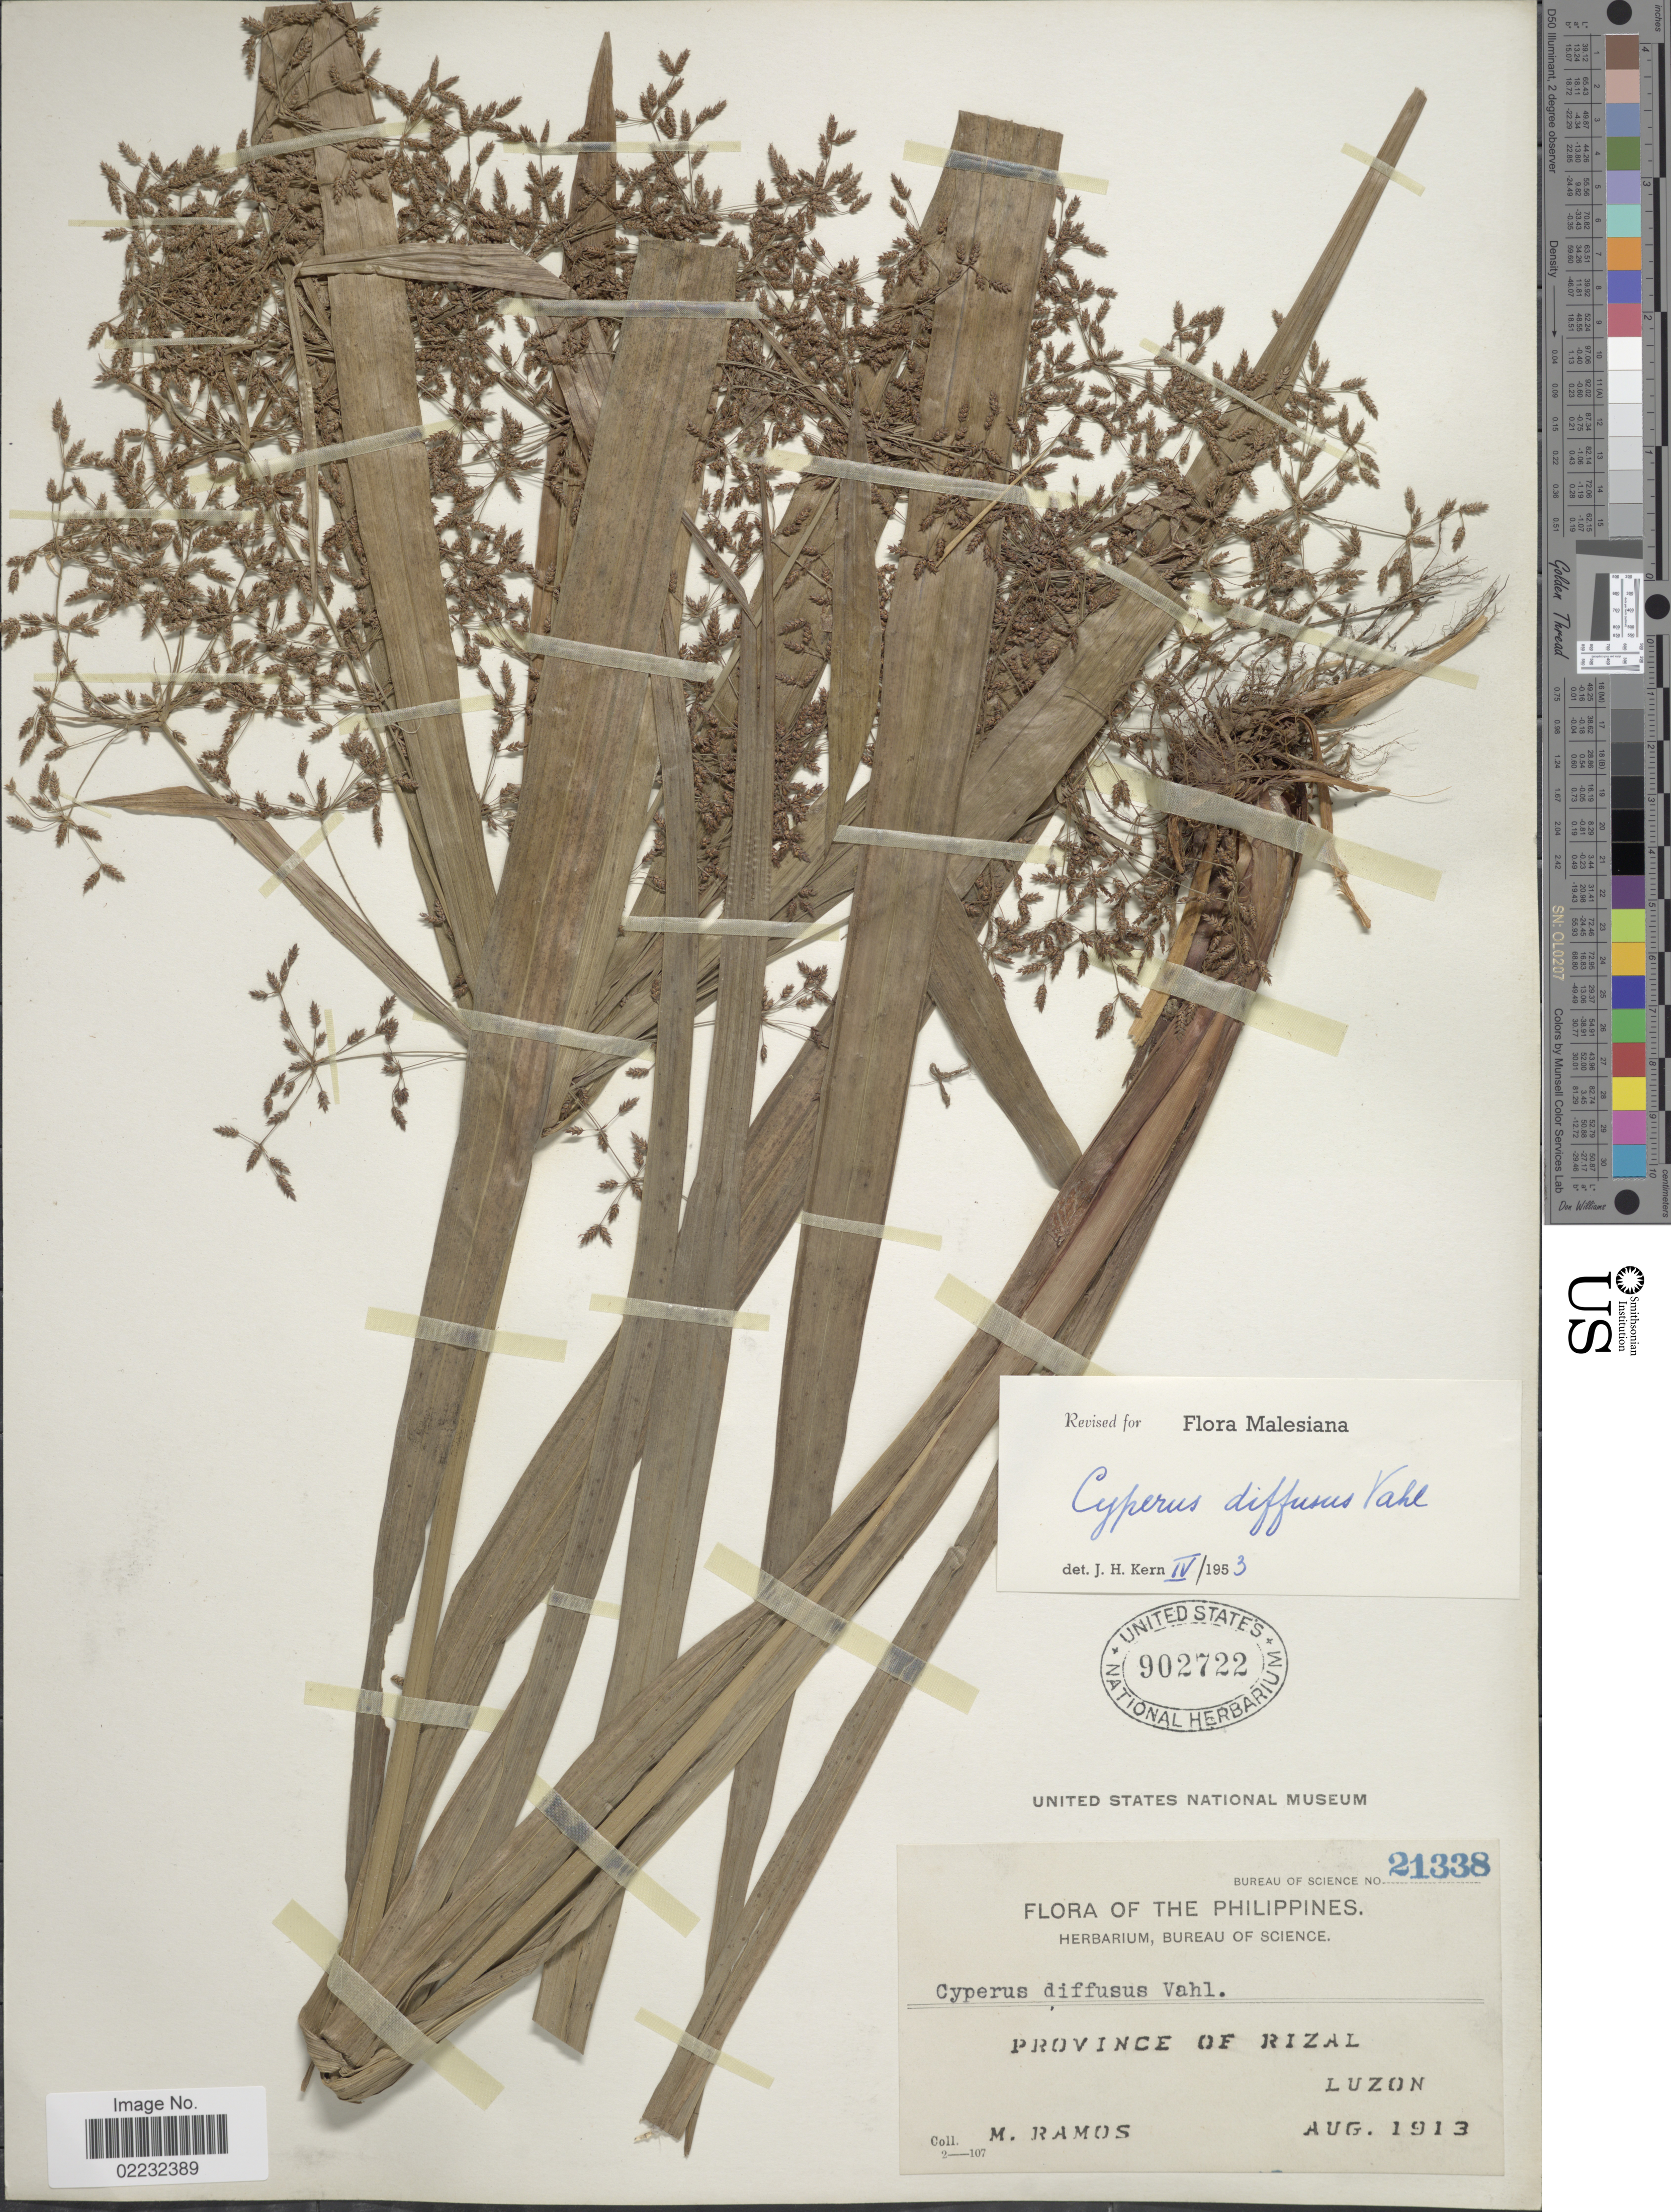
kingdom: Plantae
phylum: Tracheophyta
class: Liliopsida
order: Poales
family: Cyperaceae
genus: Cyperus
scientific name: Cyperus diffusus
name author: Vahl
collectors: M. Ramos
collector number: Bureau of Science 21338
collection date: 1913-08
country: Philippines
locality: Province of Rizal, Luzon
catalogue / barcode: US 902722